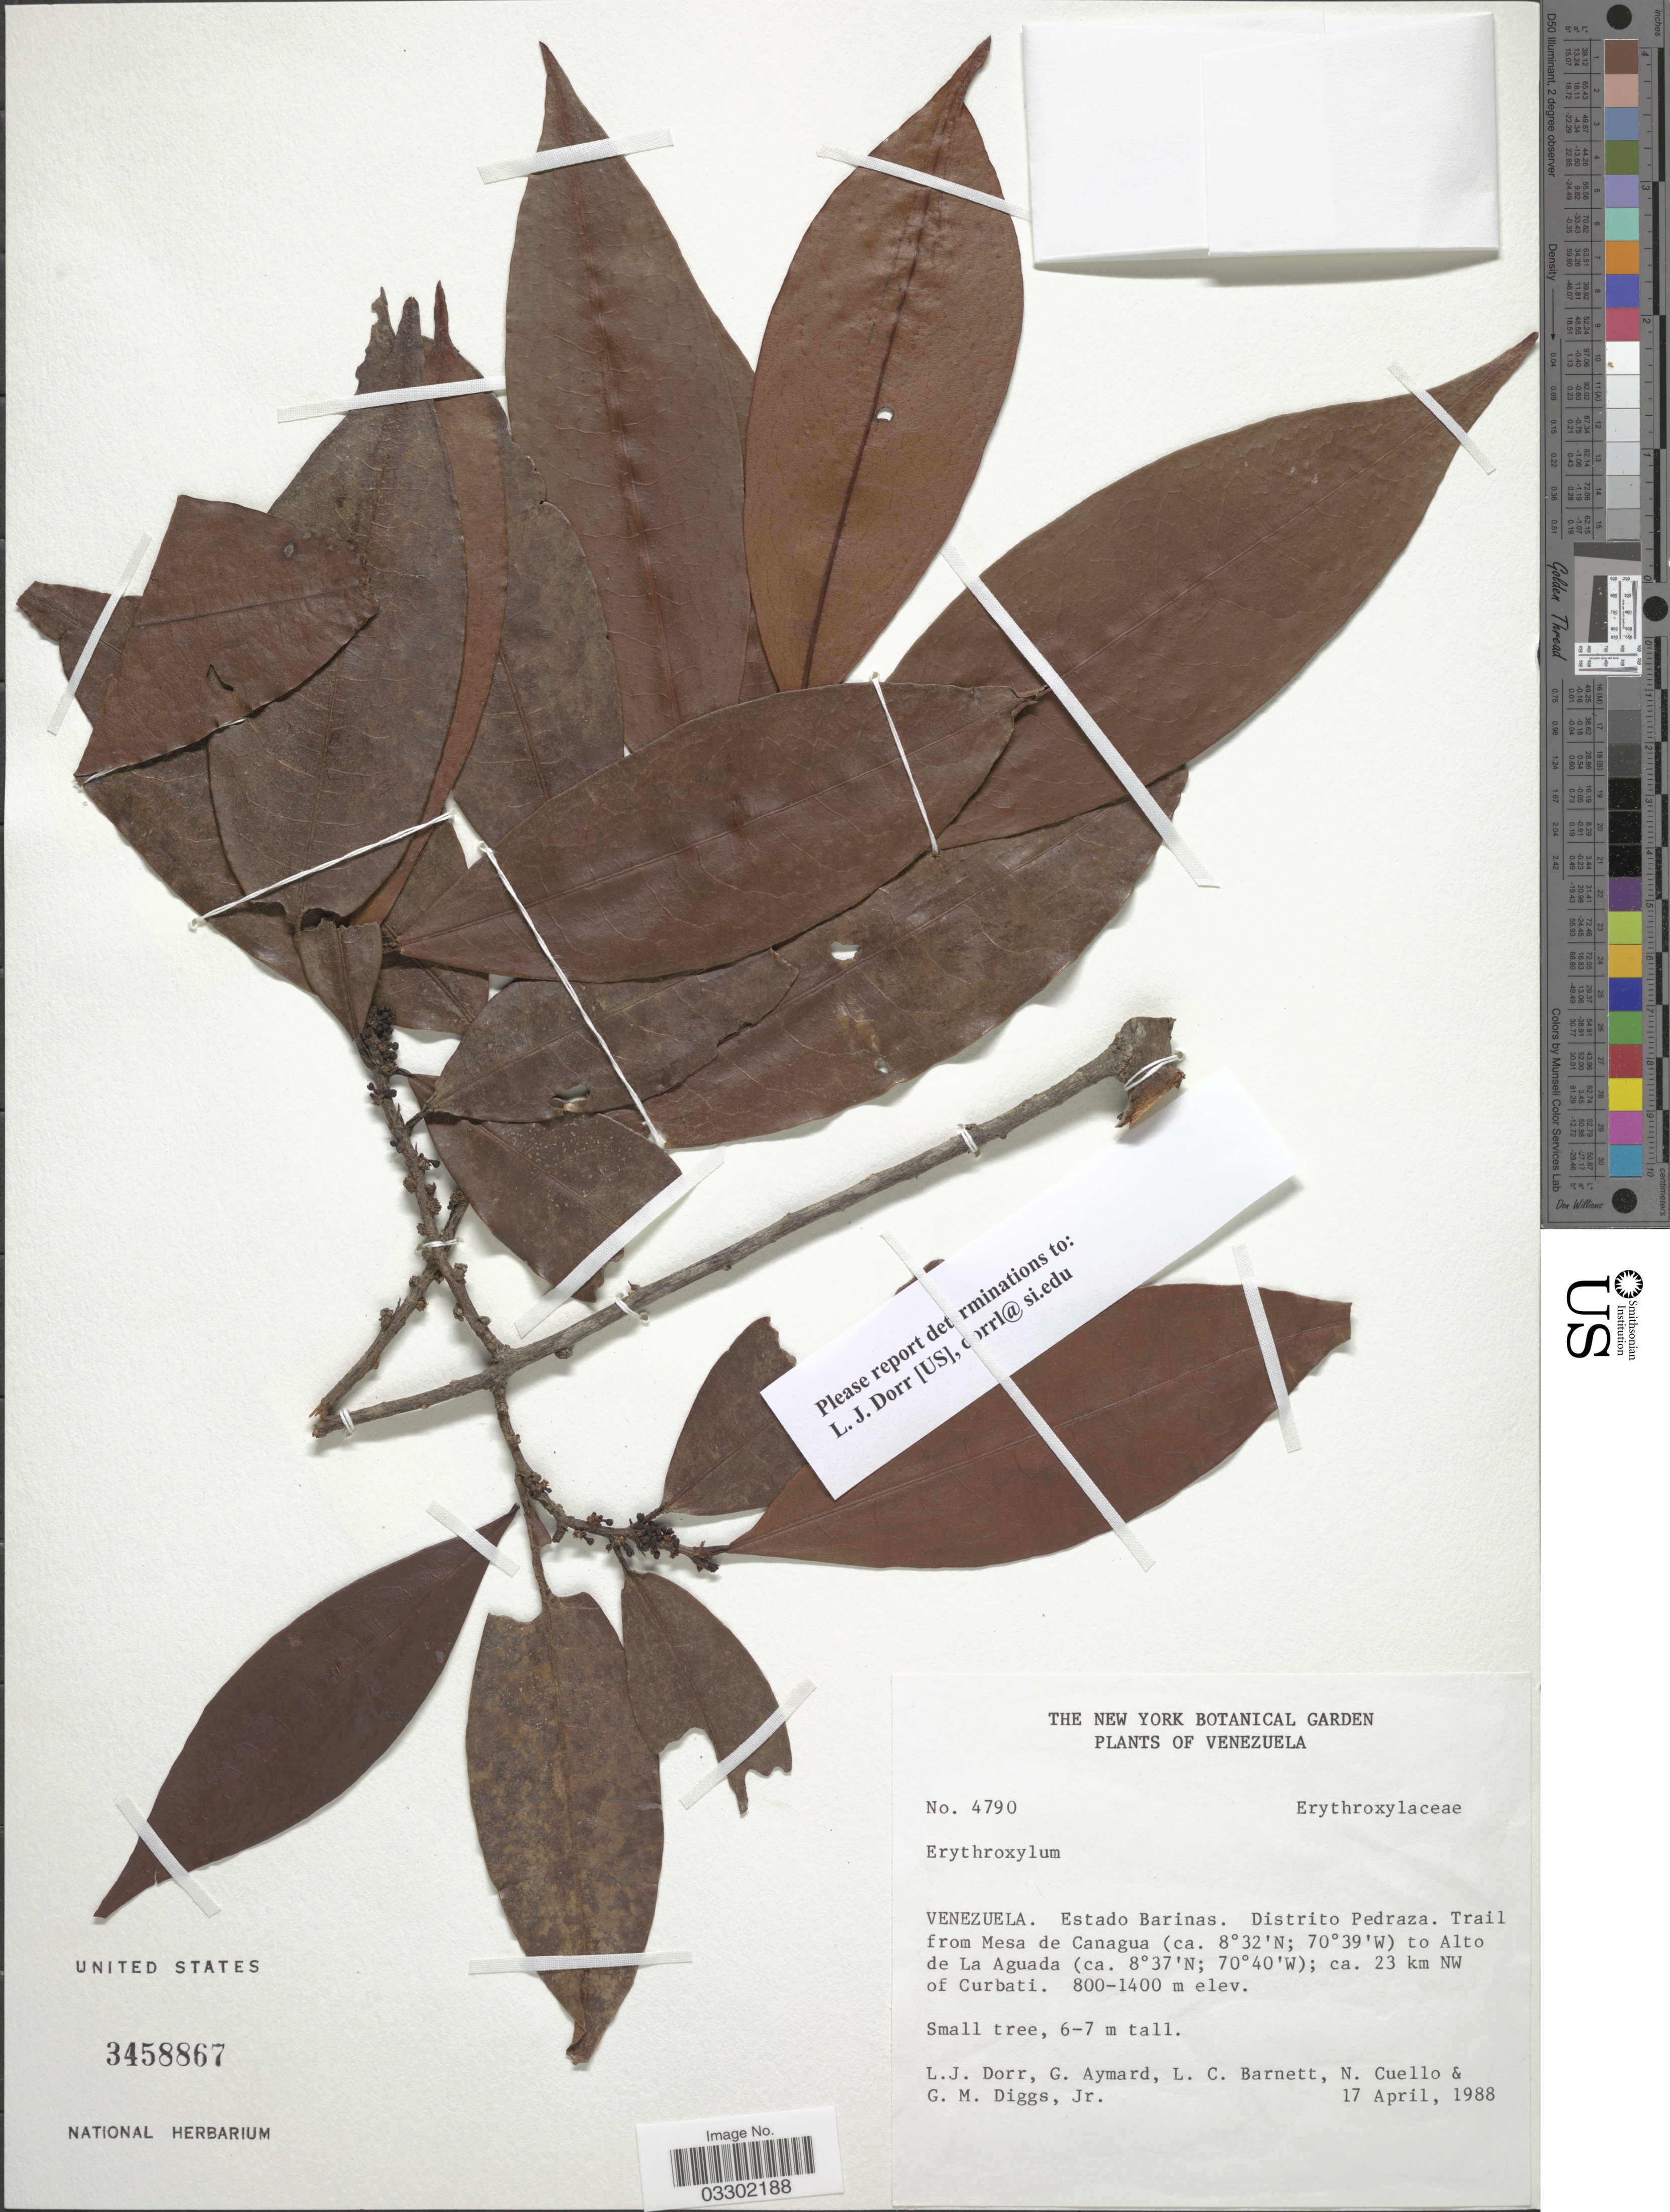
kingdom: Plantae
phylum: Tracheophyta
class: Magnoliopsida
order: Malpighiales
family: Erythroxylaceae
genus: Erythroxylum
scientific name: Erythroxylum sp.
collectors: L. J. Dorr, G. A. Aymard, L. C. Barnett, N. L. Cuello & G. Diggs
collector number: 4790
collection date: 1988-04-17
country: Venezuela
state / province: Barinas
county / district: Pedraza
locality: Trail from Mesa de Canagua to Alto de La Aguada, ca. 23 km NW of Curbati.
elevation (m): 800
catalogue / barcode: US 3458867